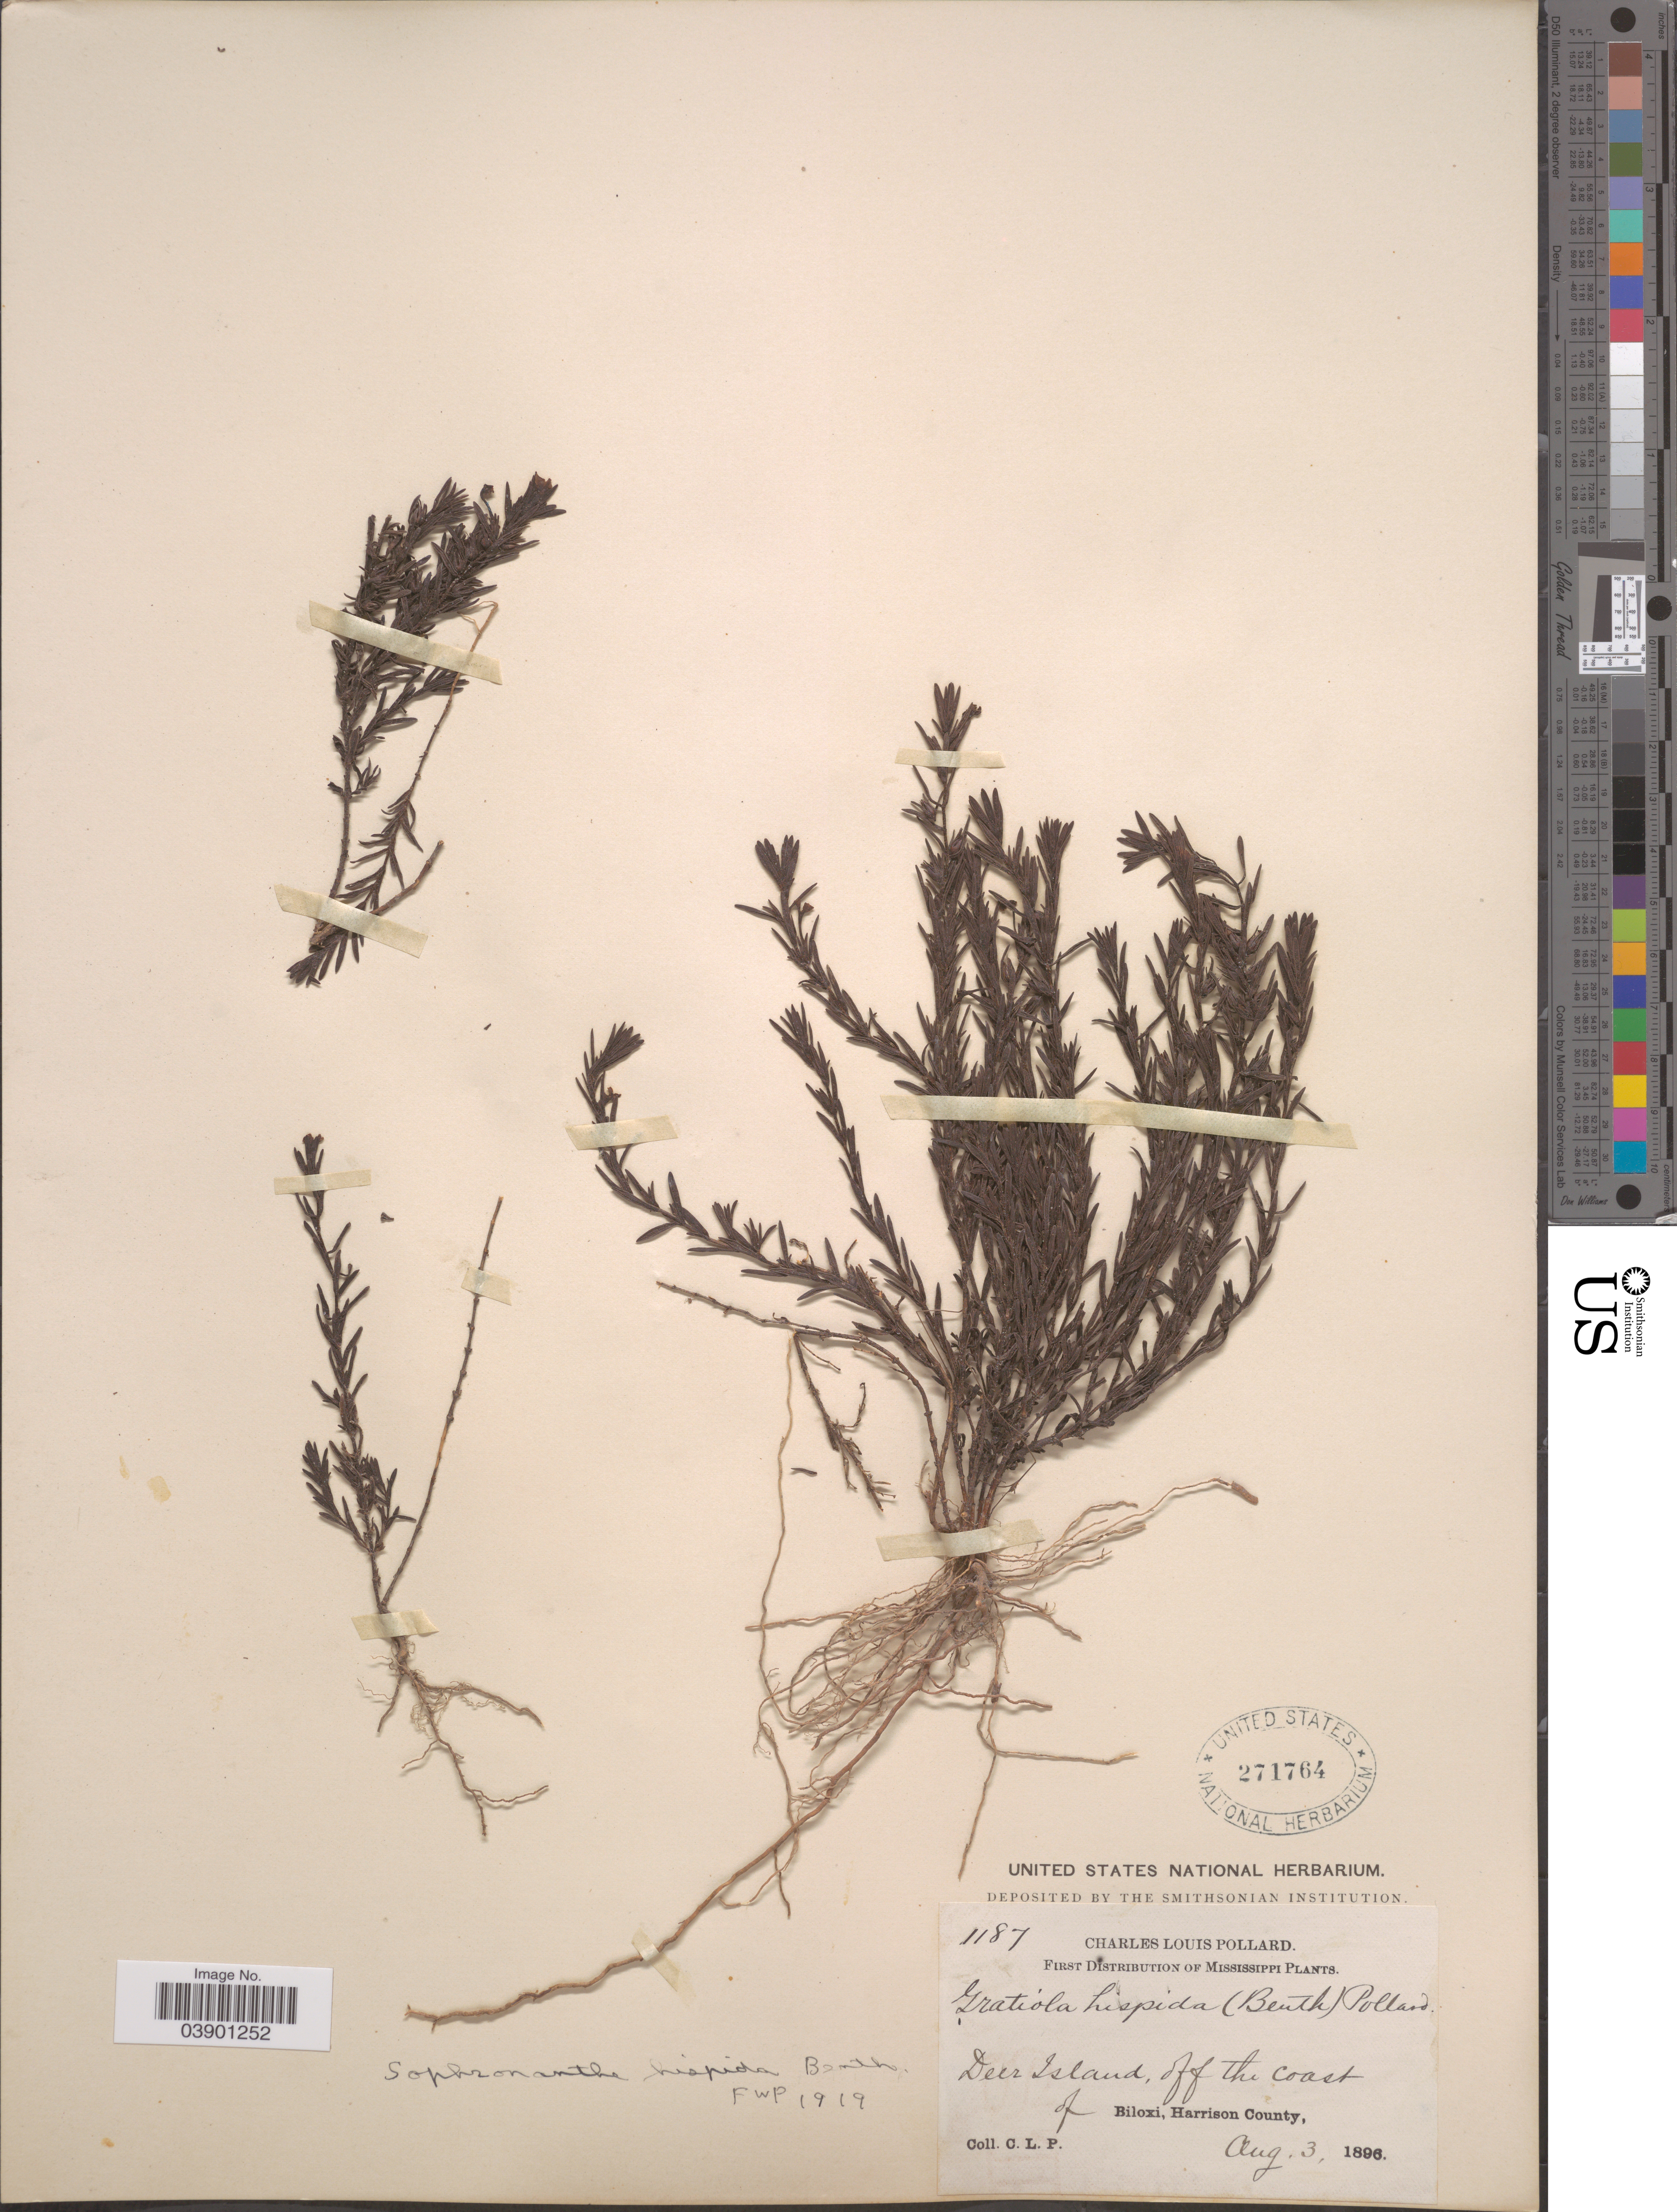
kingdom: Plantae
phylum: Tracheophyta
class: Magnoliopsida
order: Lamiales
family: Plantaginaceae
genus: Sophronanthe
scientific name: Sophronanthe hispida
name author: Benth. ex Lindl.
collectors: C. L. Pollard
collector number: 1187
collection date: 1896-08-03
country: United States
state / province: Mississippi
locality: Deer Island, off the coast of Biloxi, Harrison County.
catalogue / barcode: US 271764